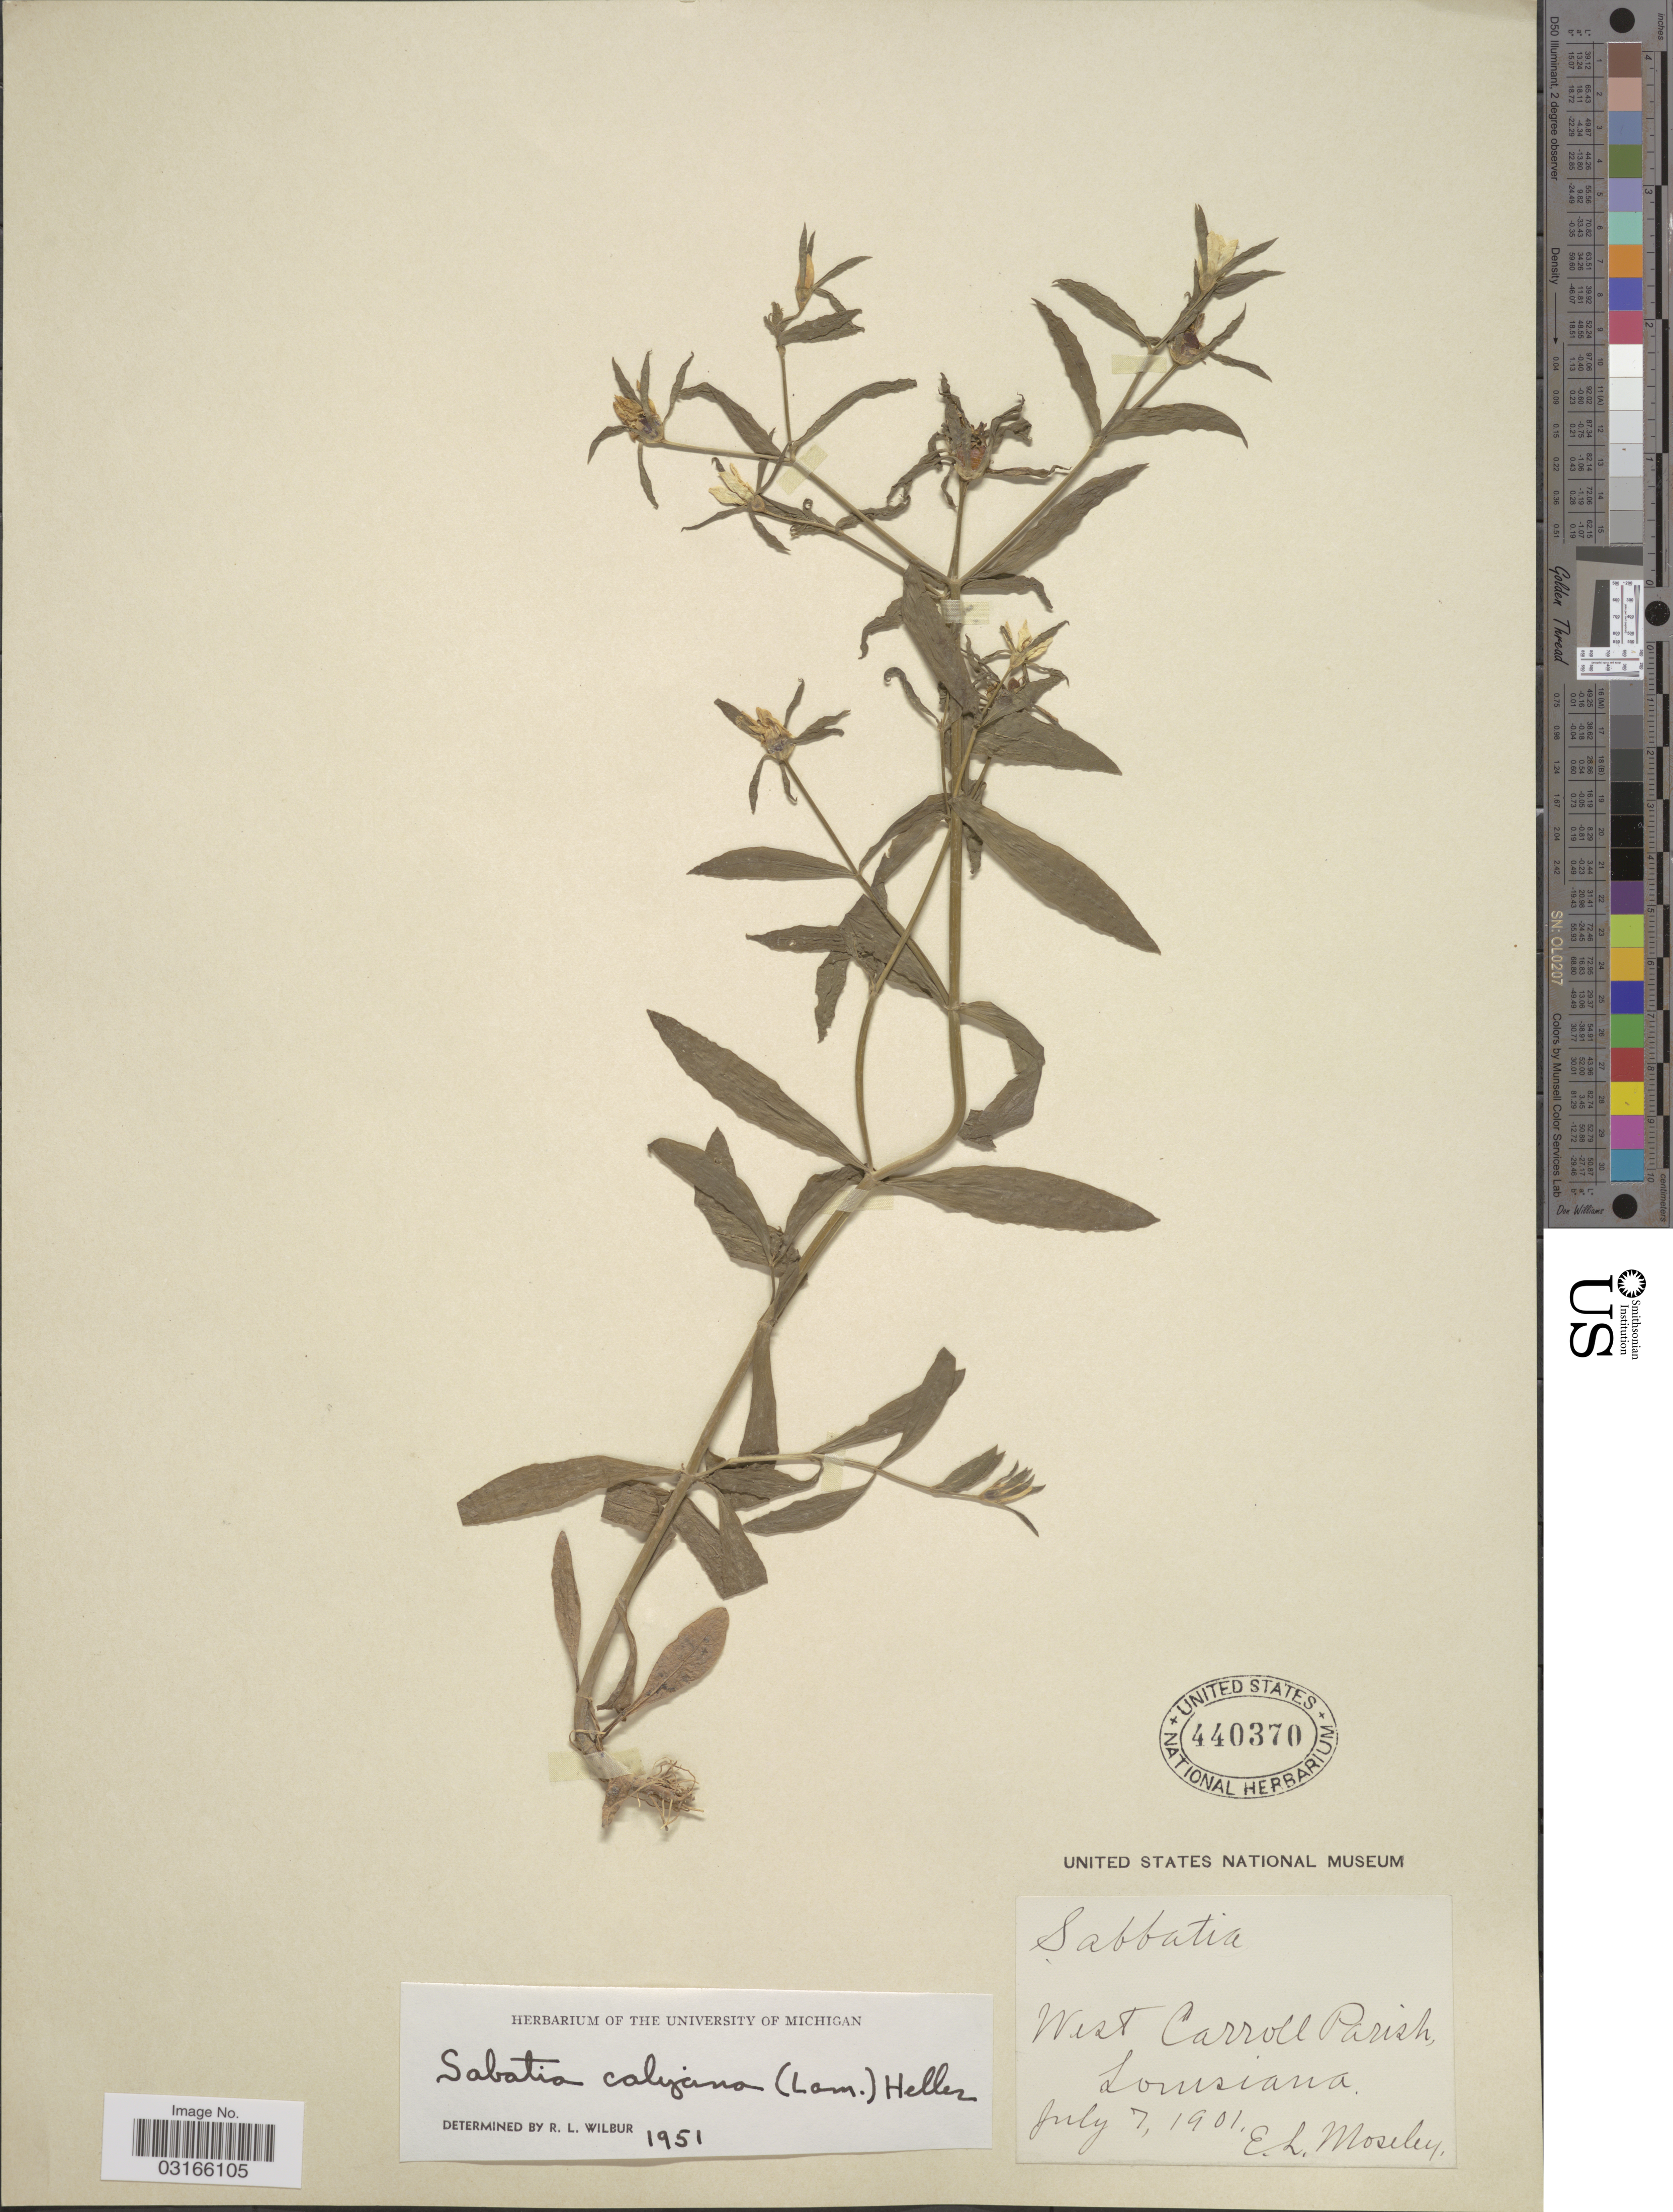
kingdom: Plantae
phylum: Tracheophyta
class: Magnoliopsida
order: Gentianales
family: Gentianaceae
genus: Sabatia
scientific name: Sabatia calycina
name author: (Lam.) A. Heller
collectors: E. Moseley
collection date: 1901-07-07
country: United States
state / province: Louisiana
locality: West Carroll Parish.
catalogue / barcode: US 440370